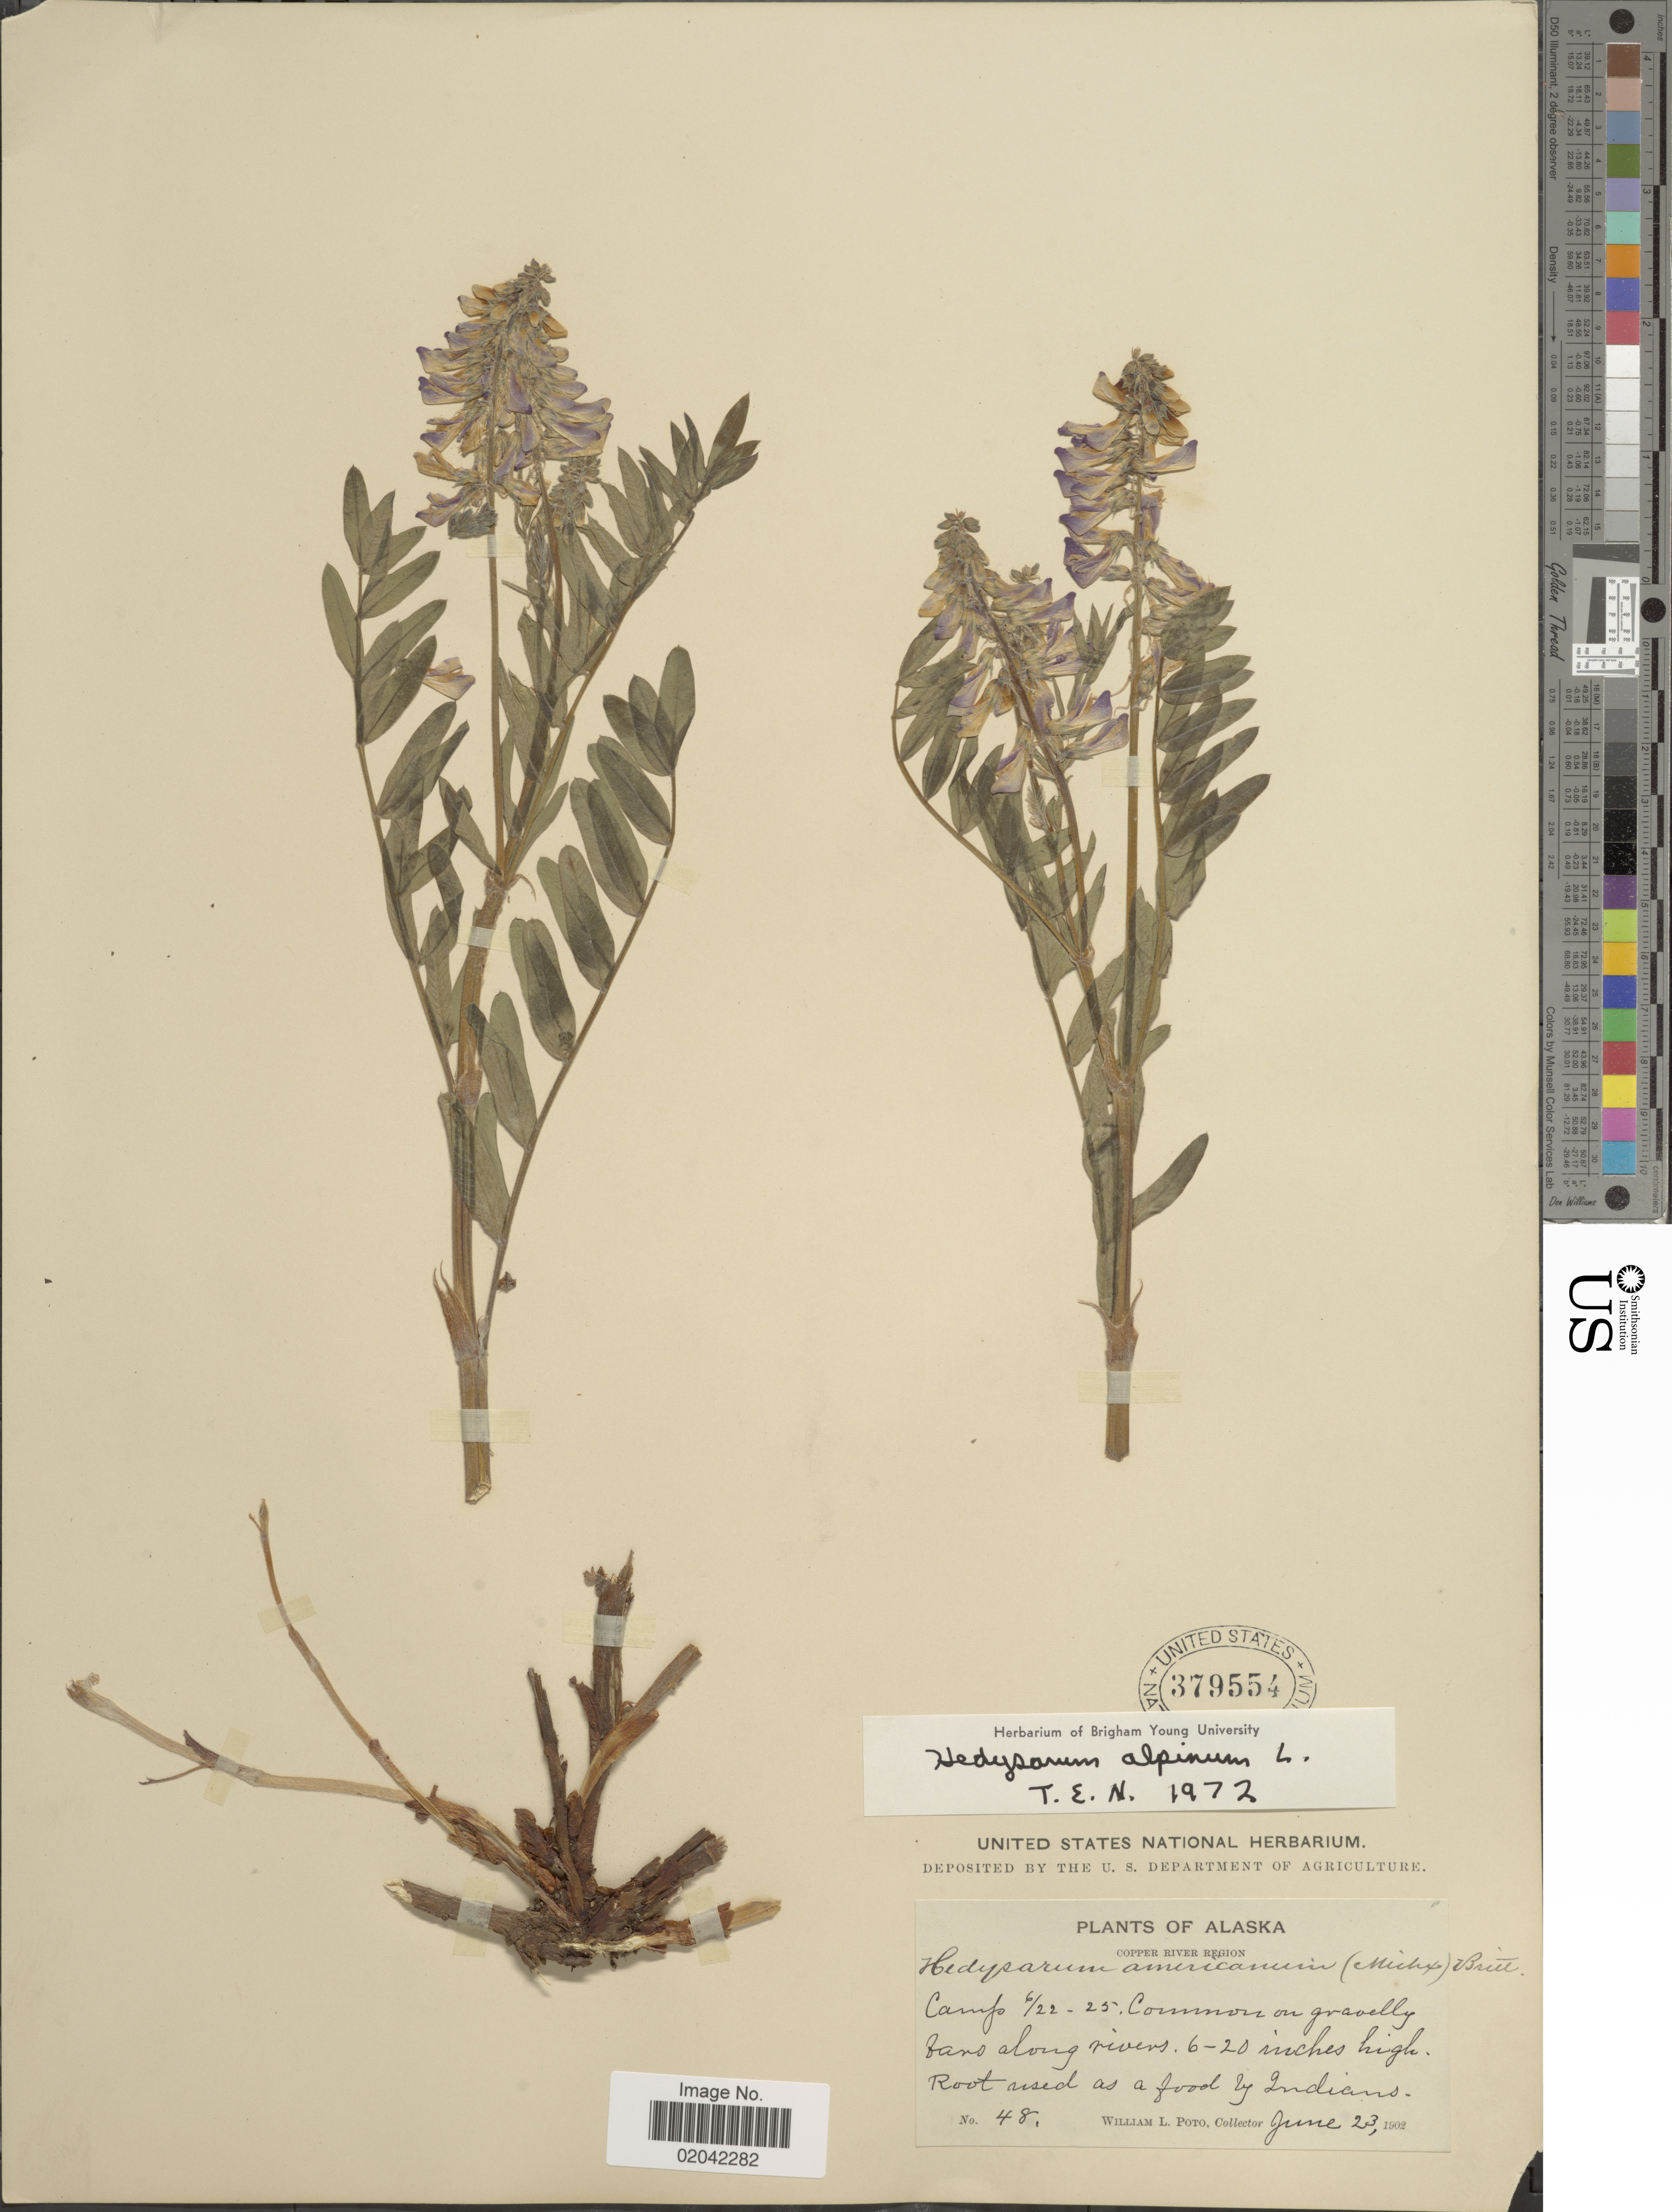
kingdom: Plantae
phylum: Tracheophyta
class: Magnoliopsida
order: Fabales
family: Fabaceae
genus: Hedysarum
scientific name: Hedysarum alpinum var. americanum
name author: Michx. ex Pursh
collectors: W. Poto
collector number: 48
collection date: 1902-06-23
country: United States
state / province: Alaska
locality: Copper River Region. Camp 6/22-25. Common on gravelly bars along river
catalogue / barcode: US 379554